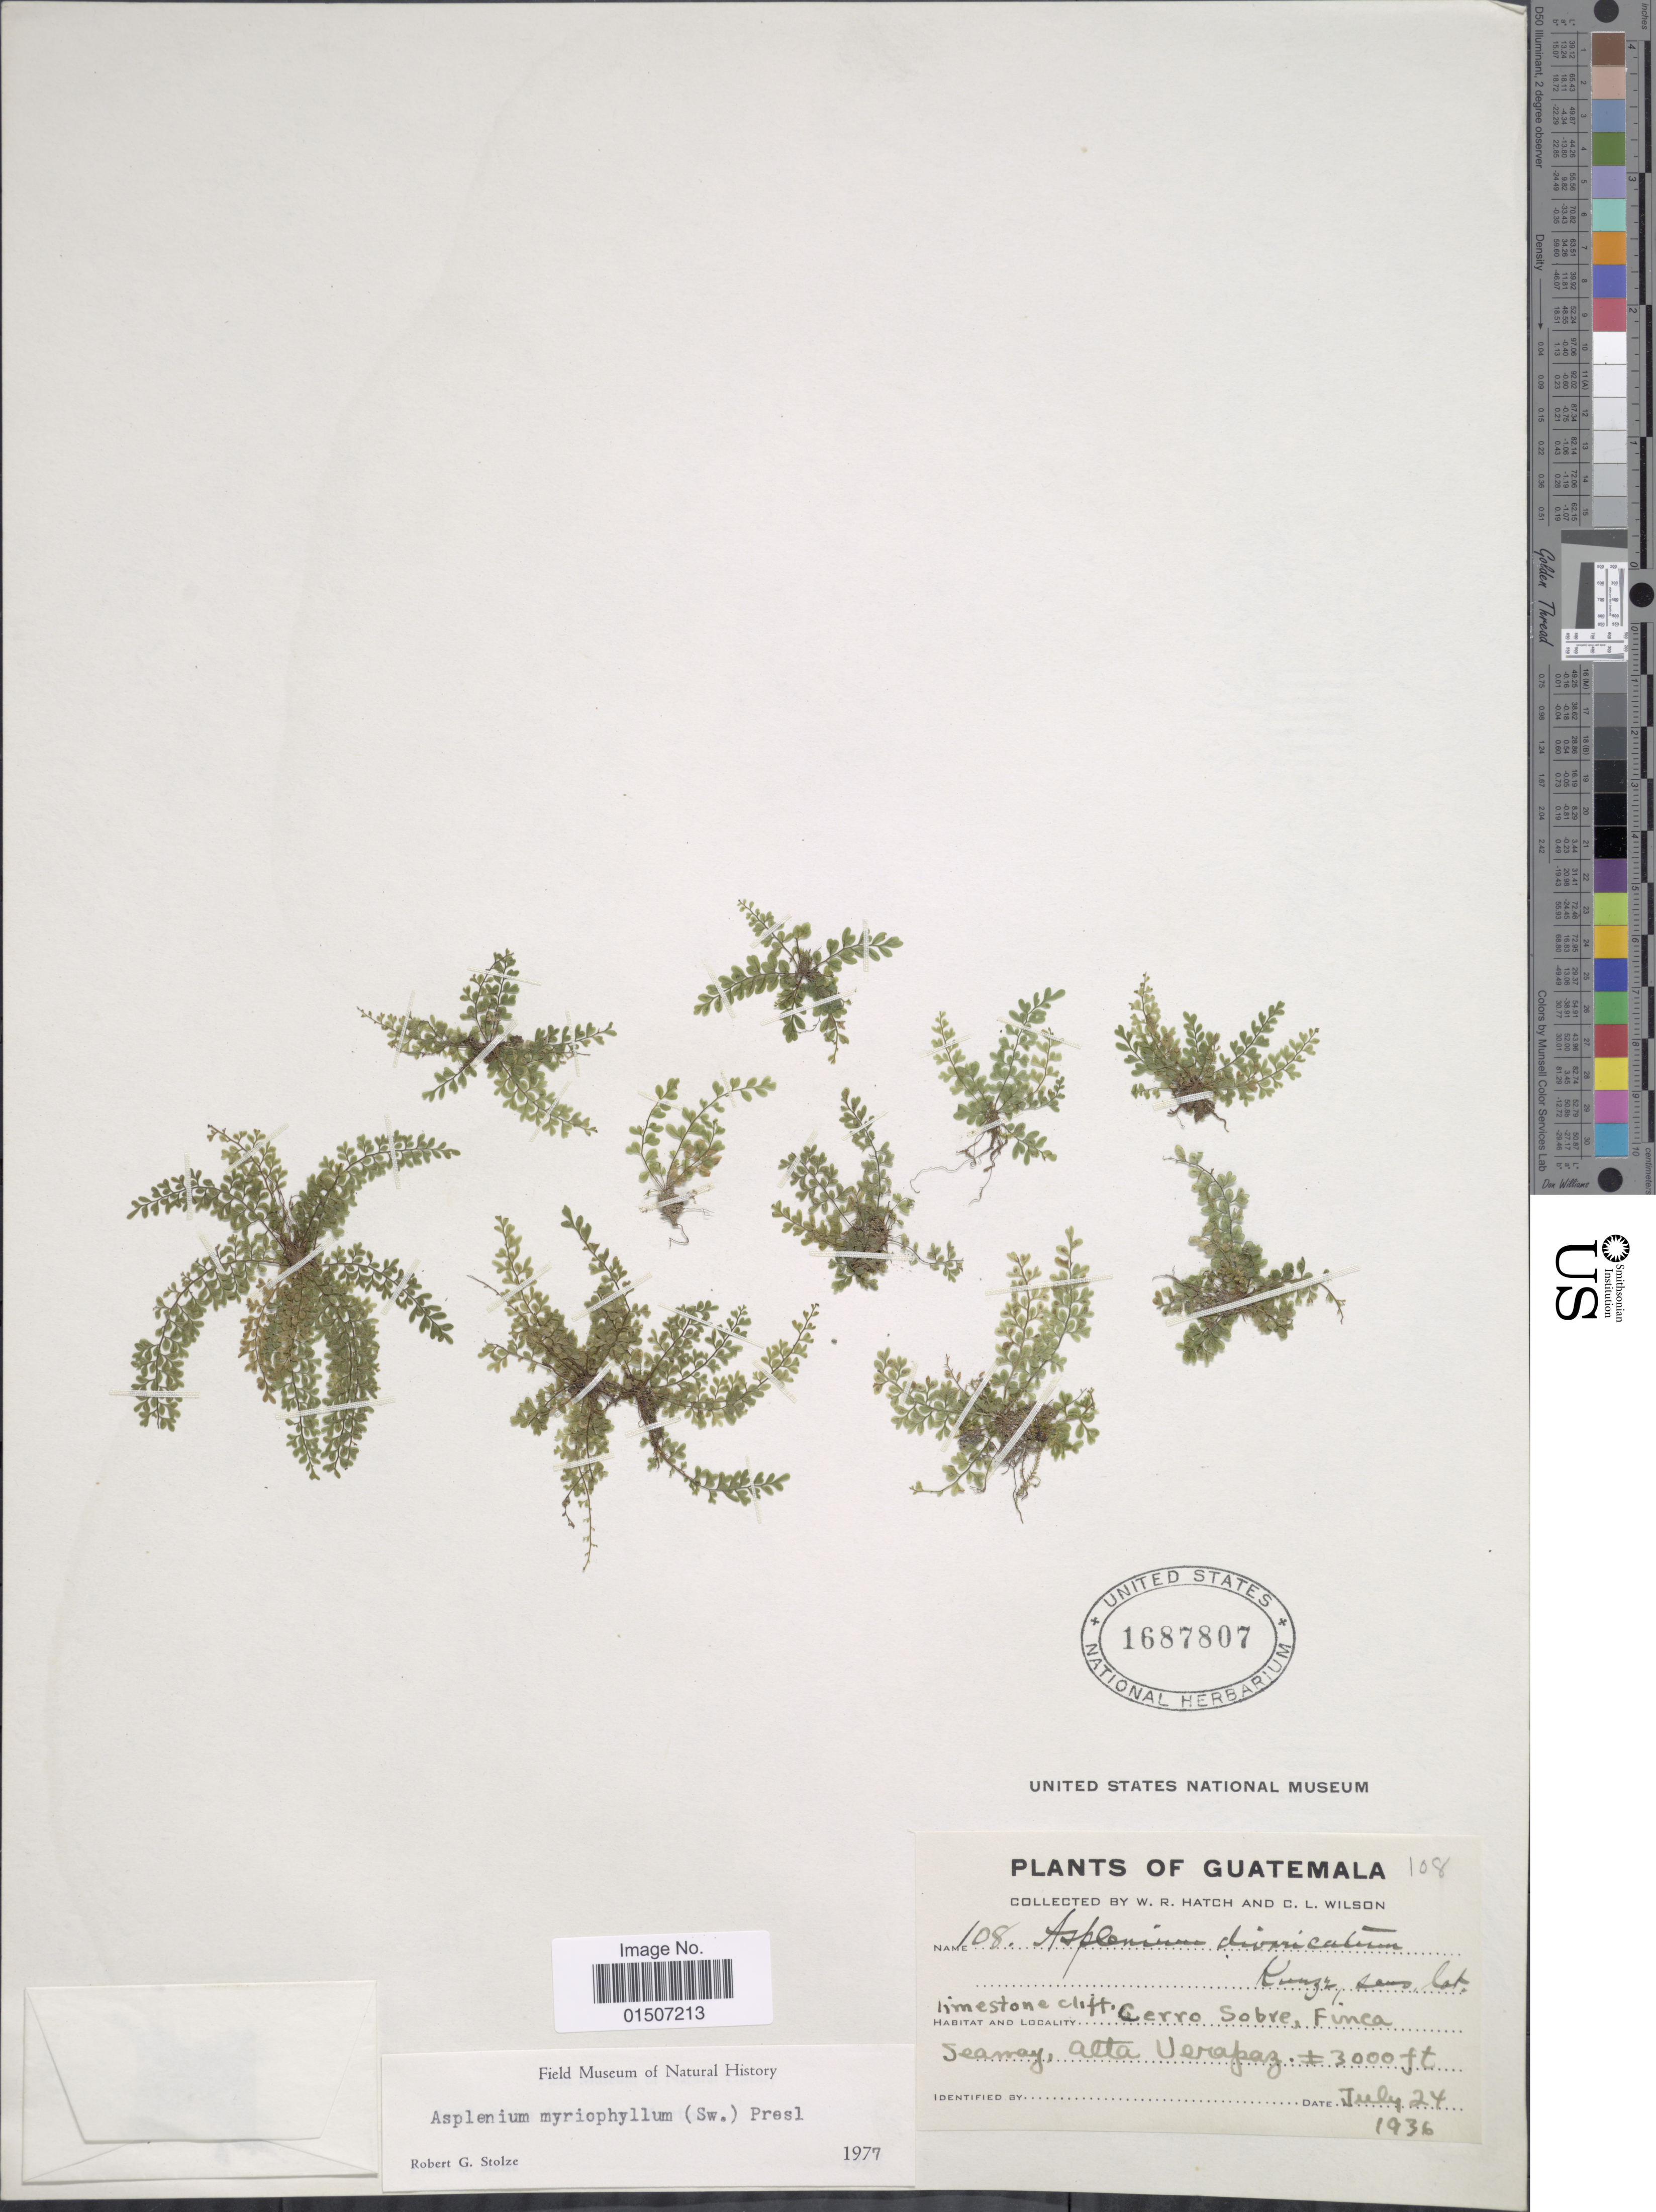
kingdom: Plantae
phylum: Tracheophyta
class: Polypodiopsida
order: Polypodiales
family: Aspleniaceae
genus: Asplenium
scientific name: Asplenium myriophyllum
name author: (Sw.) C. Presl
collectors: W. Hatch & C. L. Wilson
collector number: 108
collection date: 1936-07-24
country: Guatemala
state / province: Alta Verapaz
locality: Limestone cliff, Cerro Sobre, Finca Seamoy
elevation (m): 914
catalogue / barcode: US 1687807